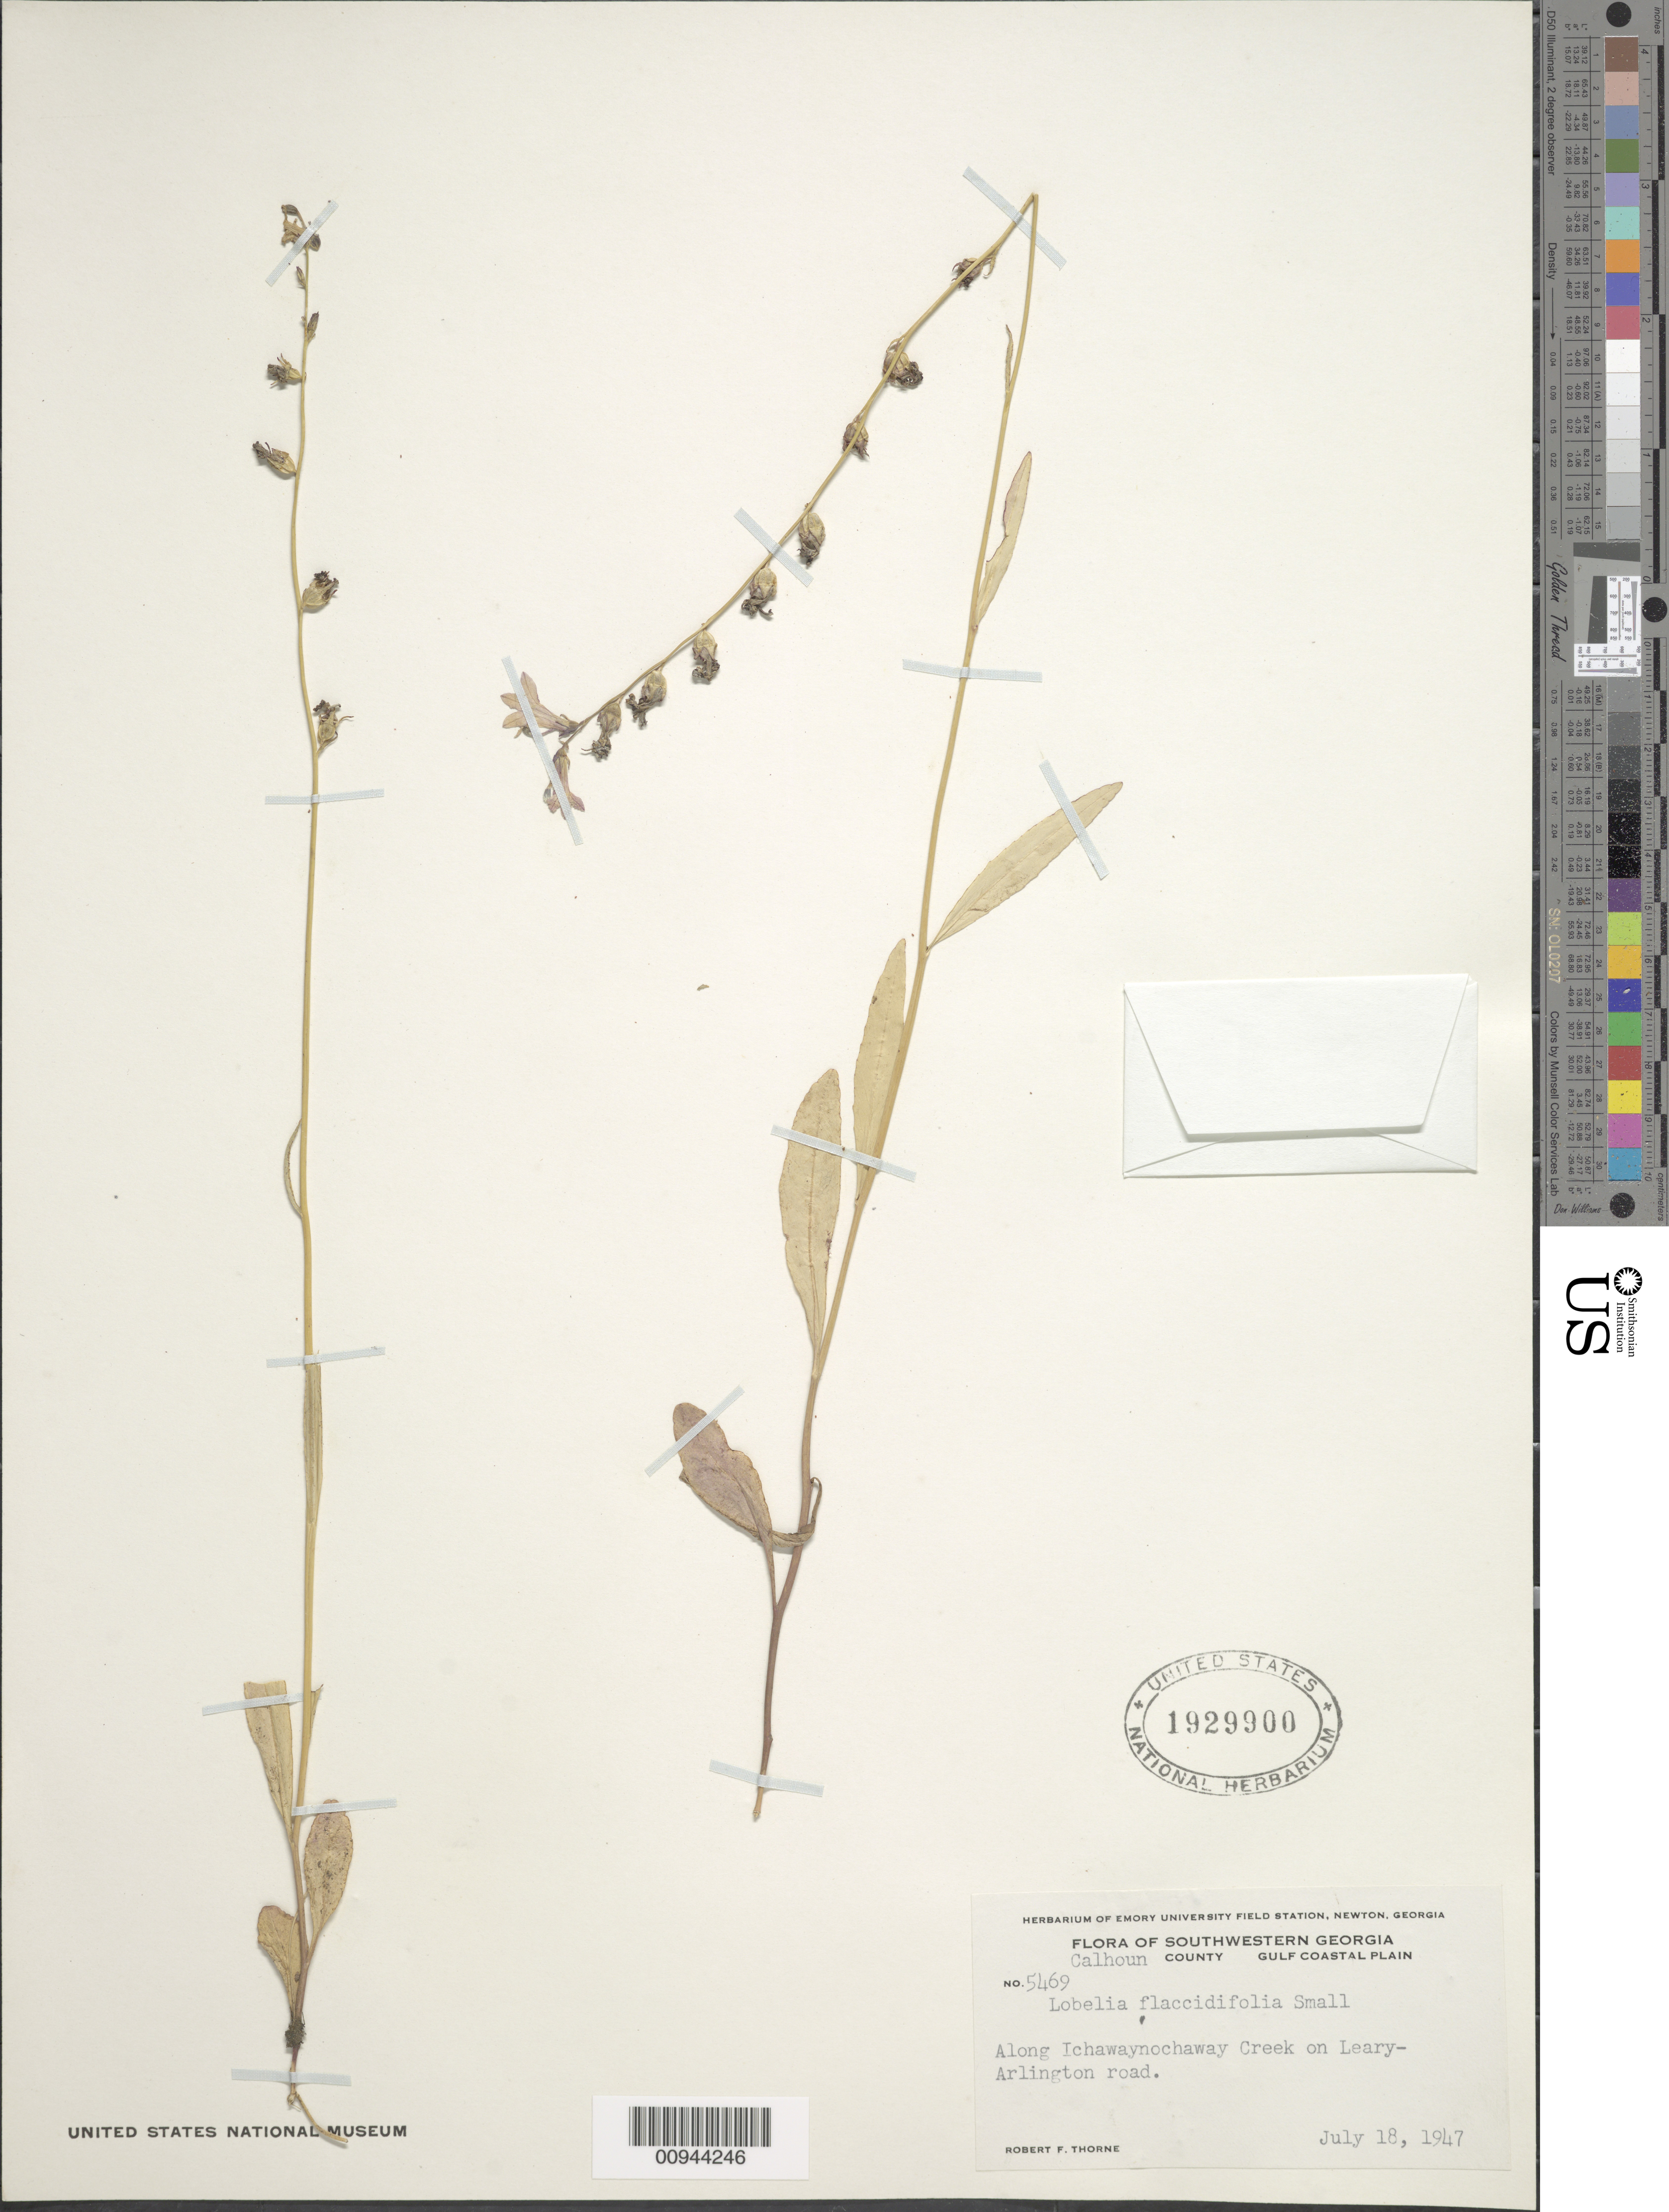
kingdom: Plantae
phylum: Tracheophyta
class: Magnoliopsida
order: Asterales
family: Campanulaceae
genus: Lobelia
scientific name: Lobelia flaccidifolia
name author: Small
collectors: R. F. Thorne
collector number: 5469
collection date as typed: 18 Jul 1947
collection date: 1947-07-18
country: United States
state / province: Georgia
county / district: Calhoun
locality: Along Ichawaynochaway Creek on Leary-Arlington Road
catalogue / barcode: US 1929900